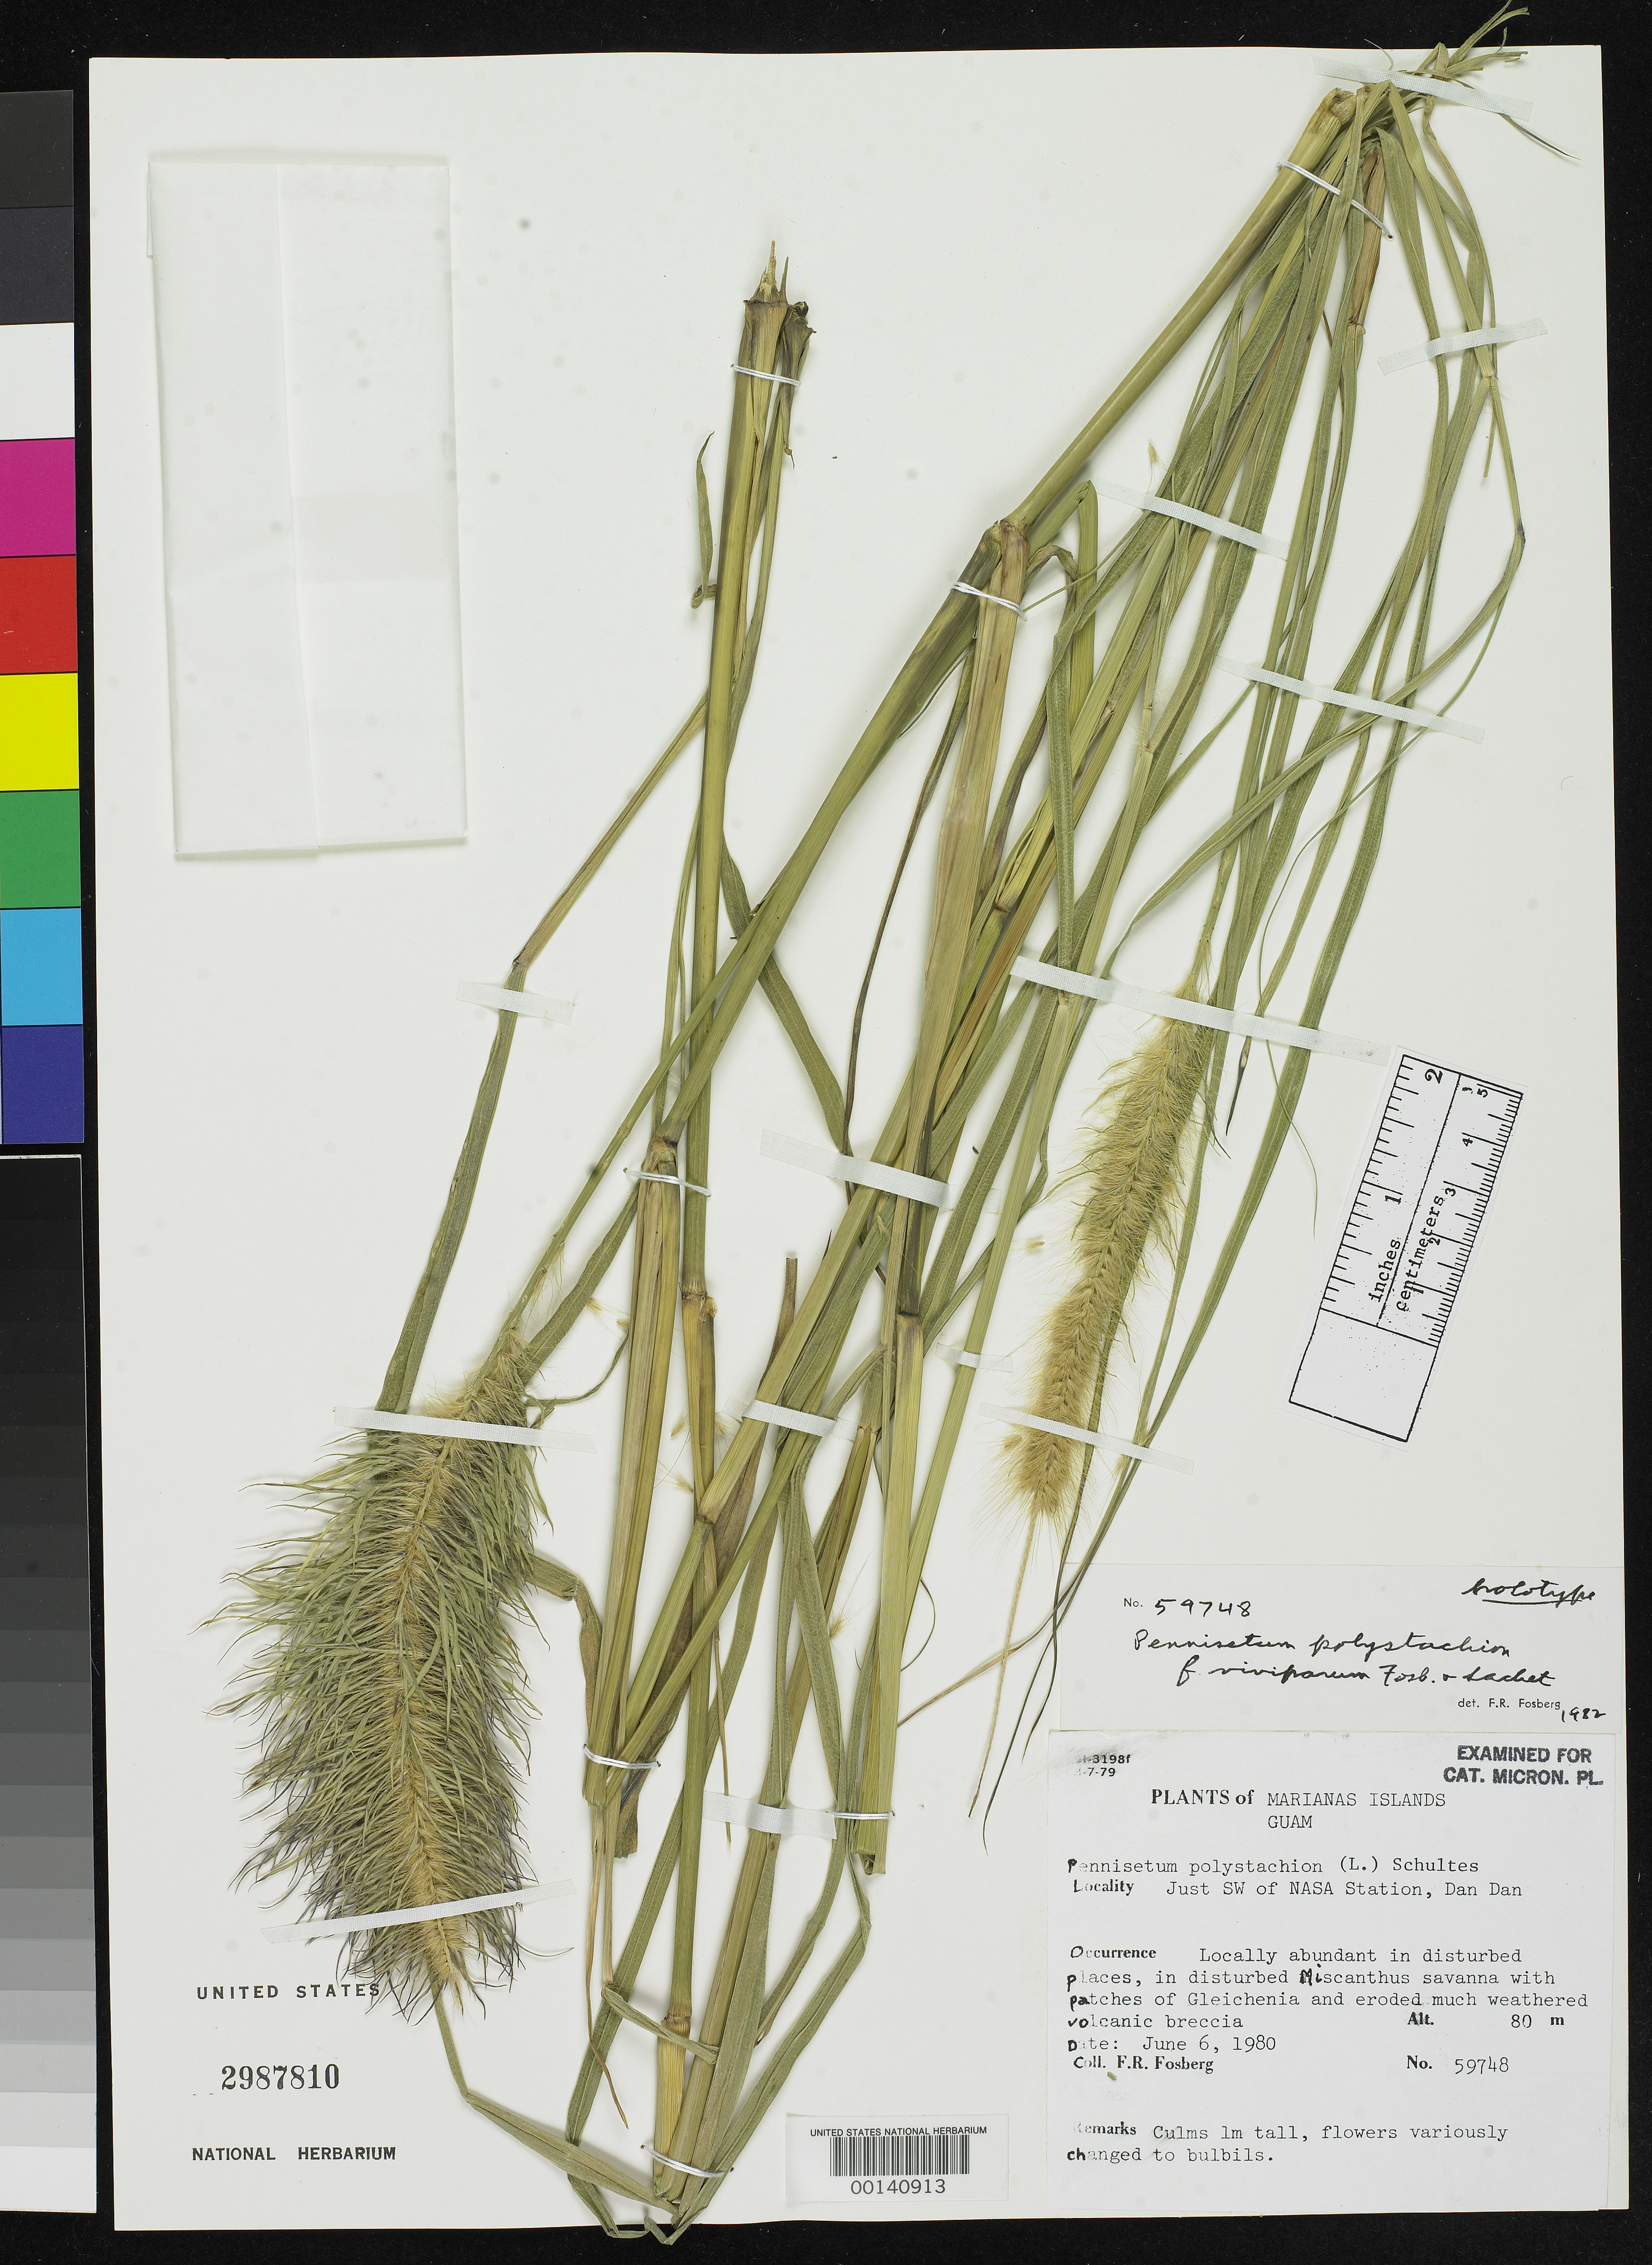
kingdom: Plantae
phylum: Tracheophyta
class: Liliopsida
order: Poales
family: Poaceae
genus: Pennisetum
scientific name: Pennisetum polystachion f. viviparum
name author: Fosberg & Sachet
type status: Holotype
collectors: F. R. Fosberg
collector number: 59748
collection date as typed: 06 Jun 1980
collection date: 1980-06-06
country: Guam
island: Guam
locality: Just SW of NASA station, Dan Dan.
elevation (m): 80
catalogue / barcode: US 2987810